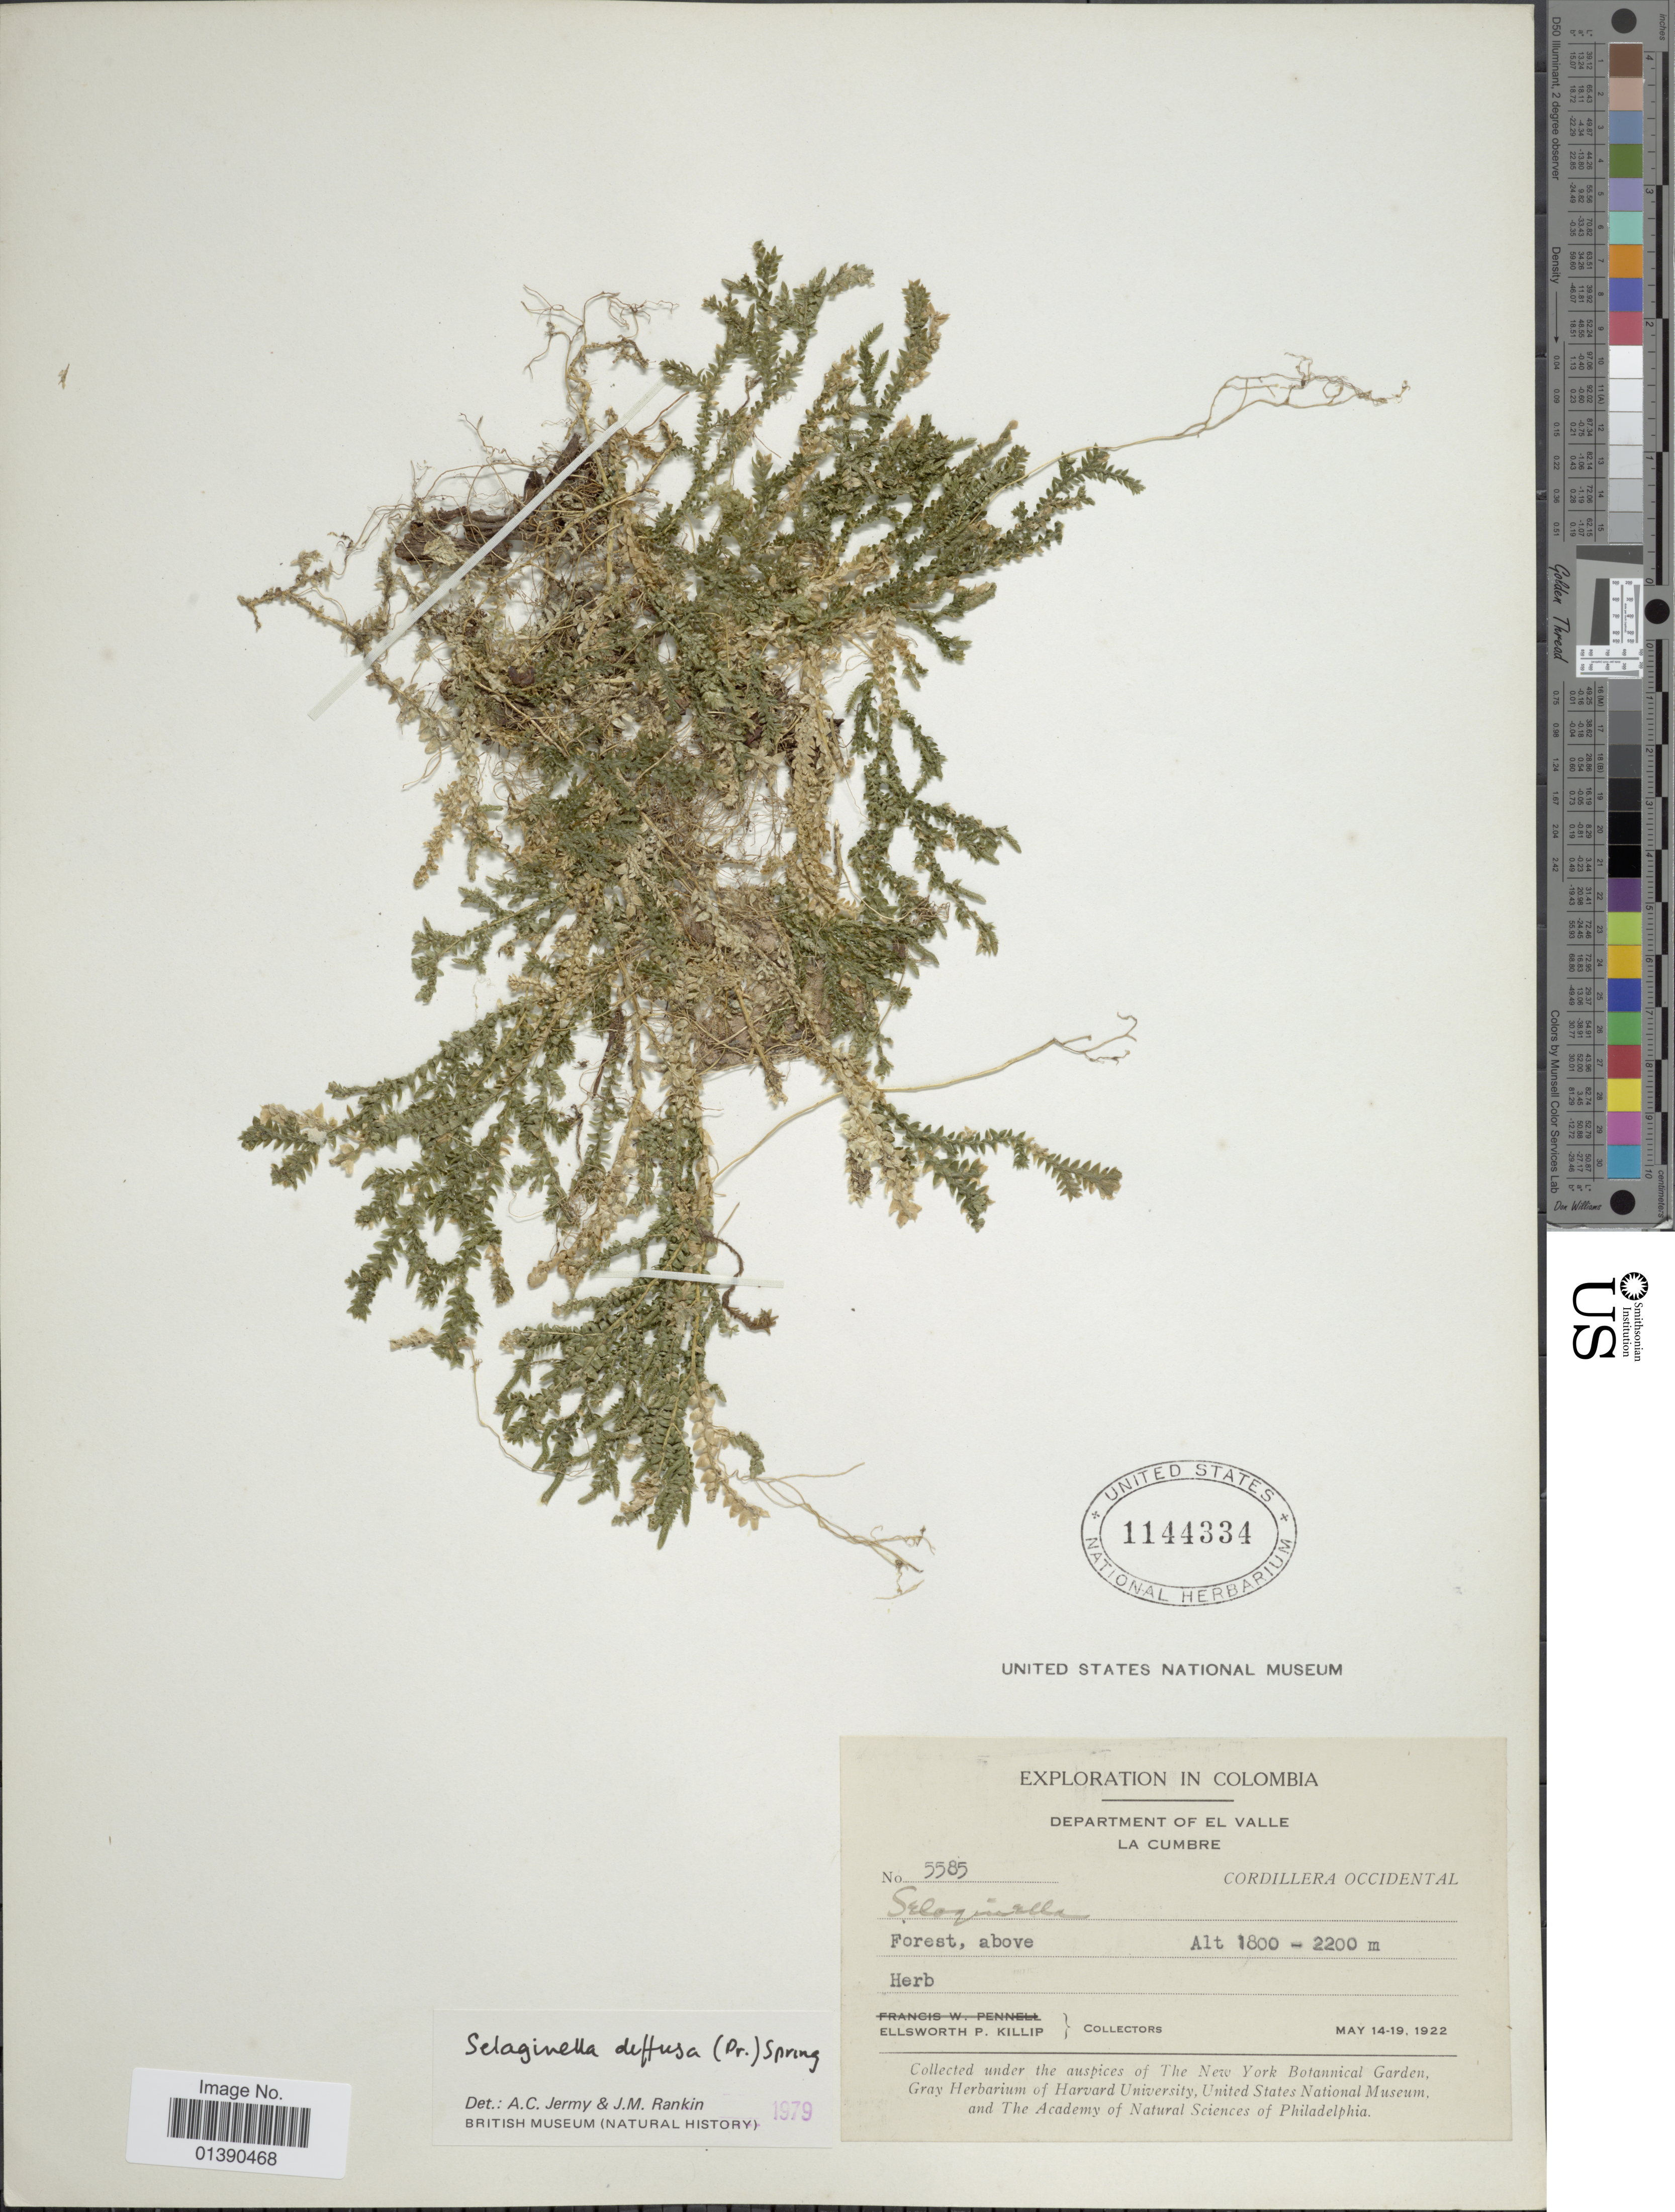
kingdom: Plantae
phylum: Tracheophyta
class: Lycopodiopsida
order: Selaginellales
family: Selaginellaceae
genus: Selaginella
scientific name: Selaginella diffusa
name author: (C. Presl) Spring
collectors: E. P. Killip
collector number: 5585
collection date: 1922-05-14/1922-05-19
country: Colombia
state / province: Valle del Cauca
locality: Department of El valle La Cumbre, Cordillera occidental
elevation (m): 1800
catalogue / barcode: US 1144334